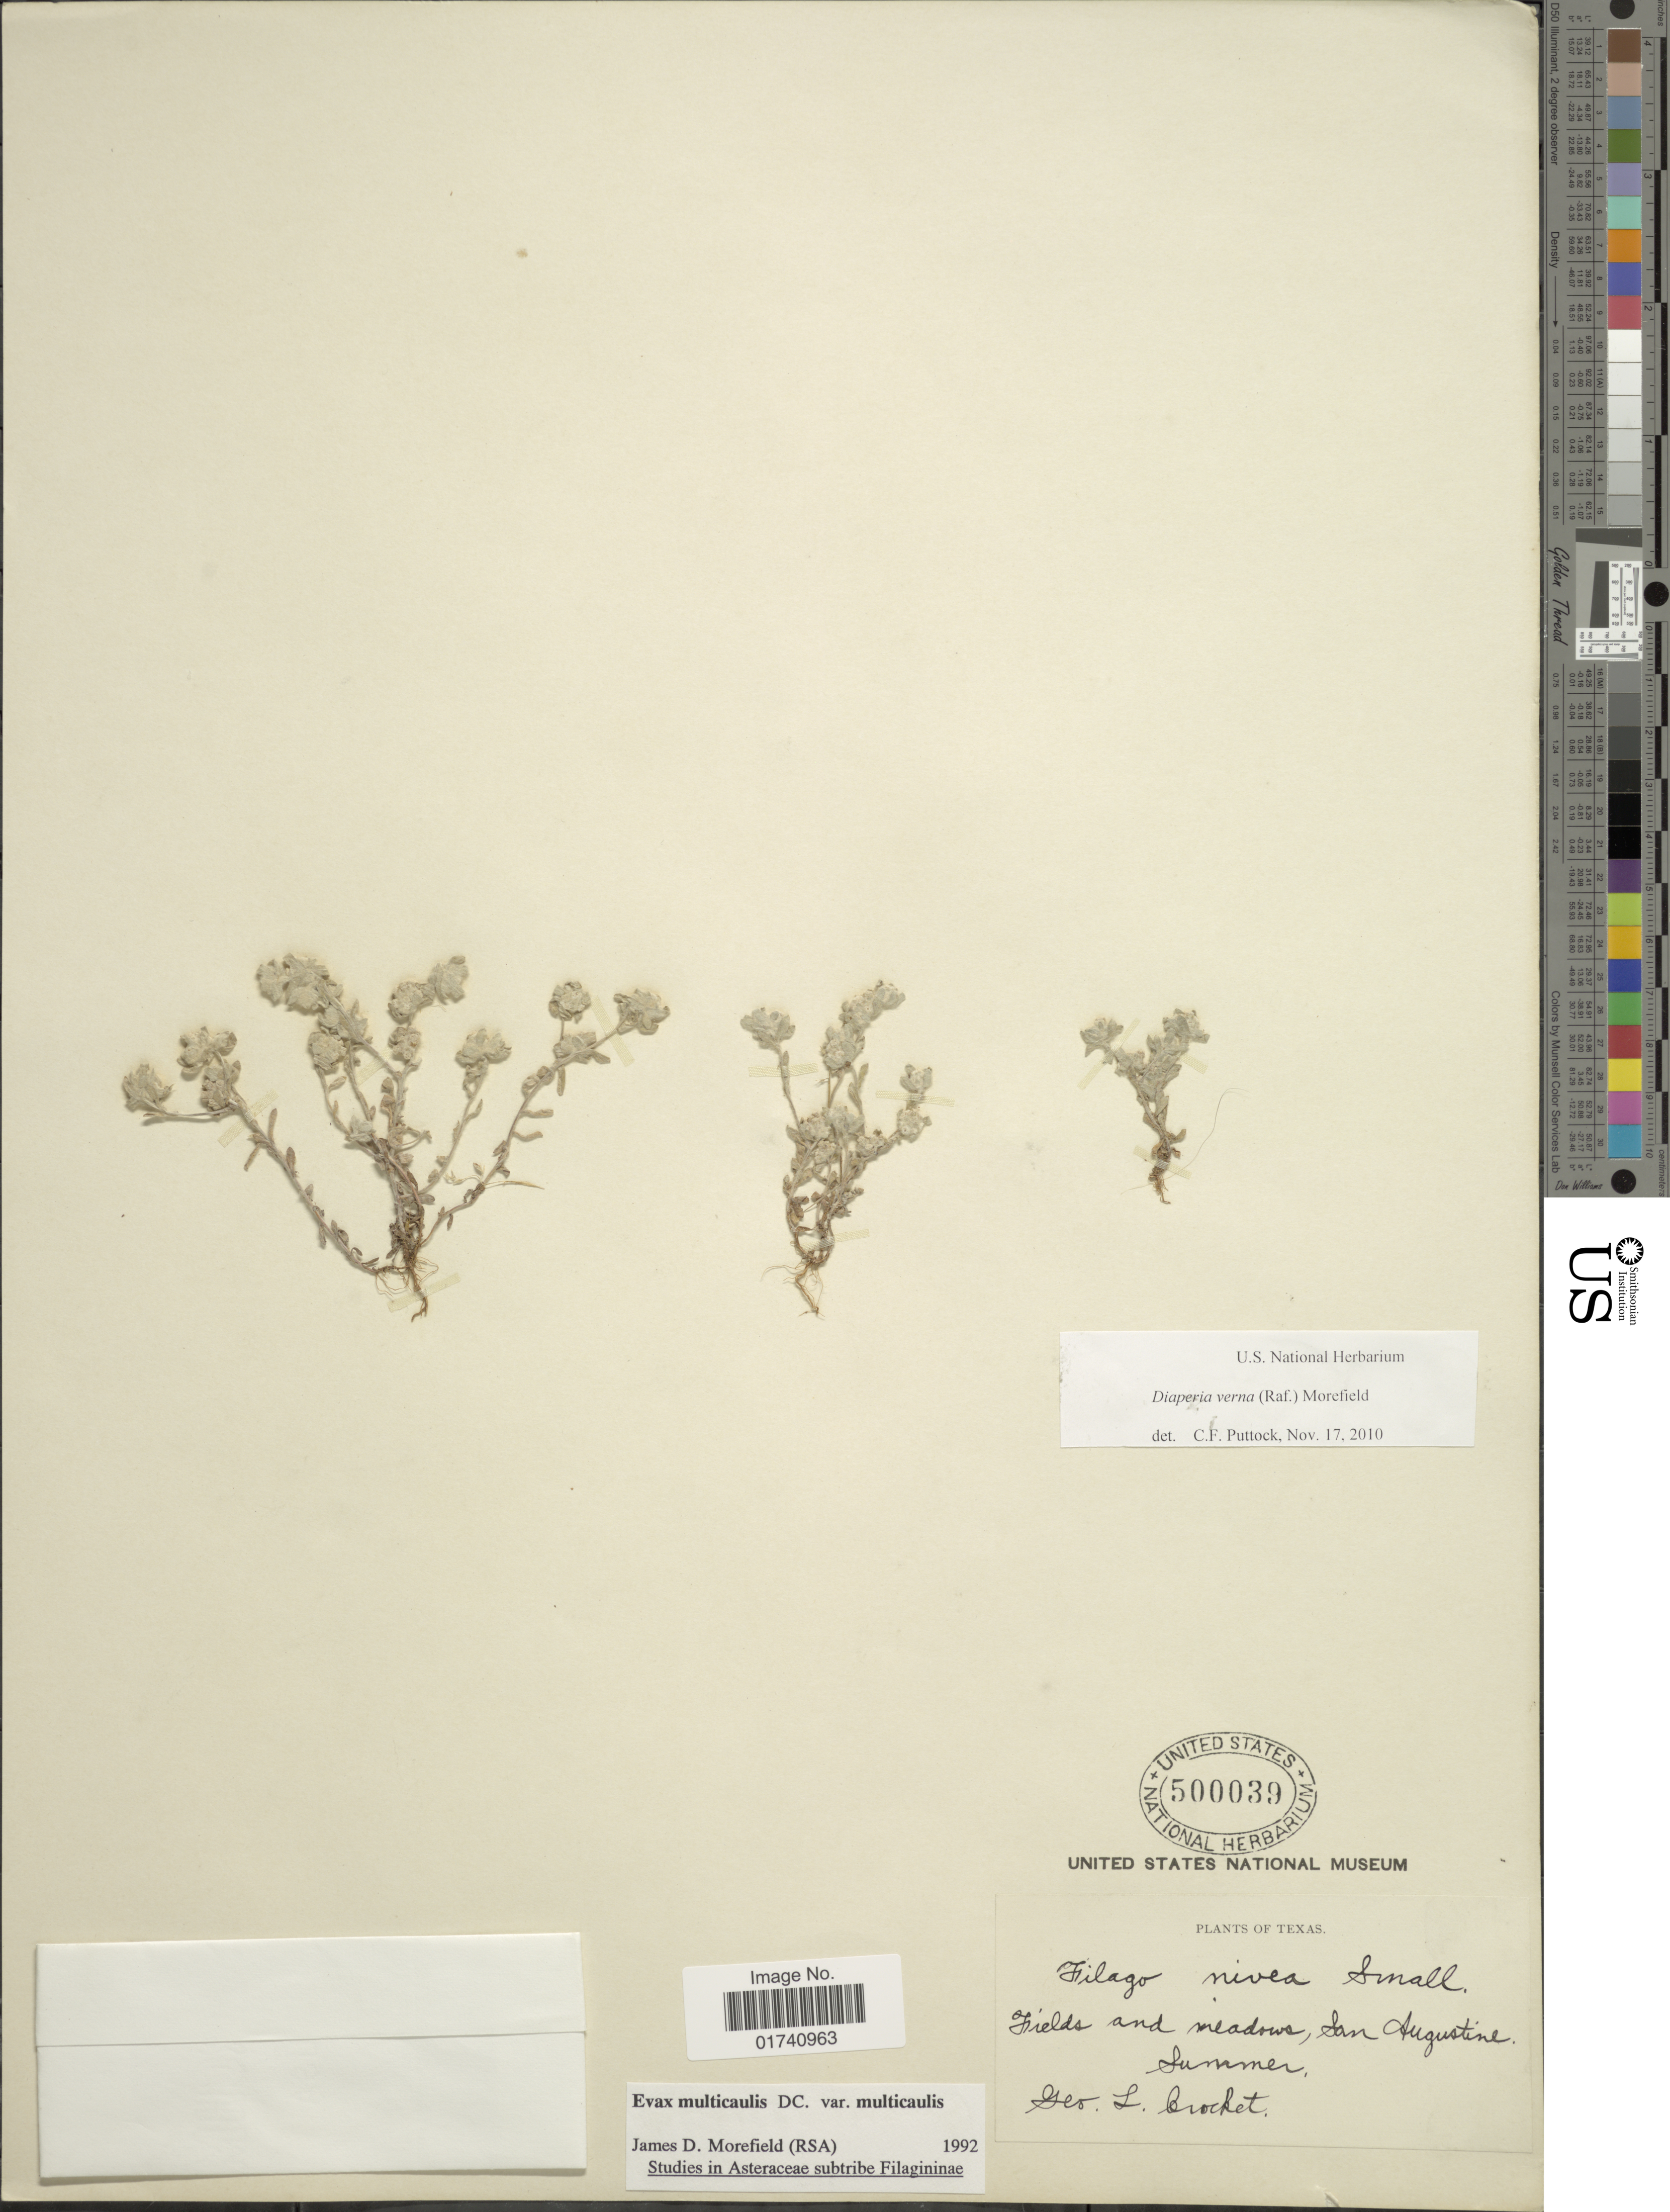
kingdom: Plantae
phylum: Tracheophyta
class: Magnoliopsida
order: Asterales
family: Asteraceae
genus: Diaperia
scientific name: Diaperia verna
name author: (Raf.) Morefield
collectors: G. Crocket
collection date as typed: summer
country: United States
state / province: Texas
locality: San Augustine.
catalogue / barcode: US 500039